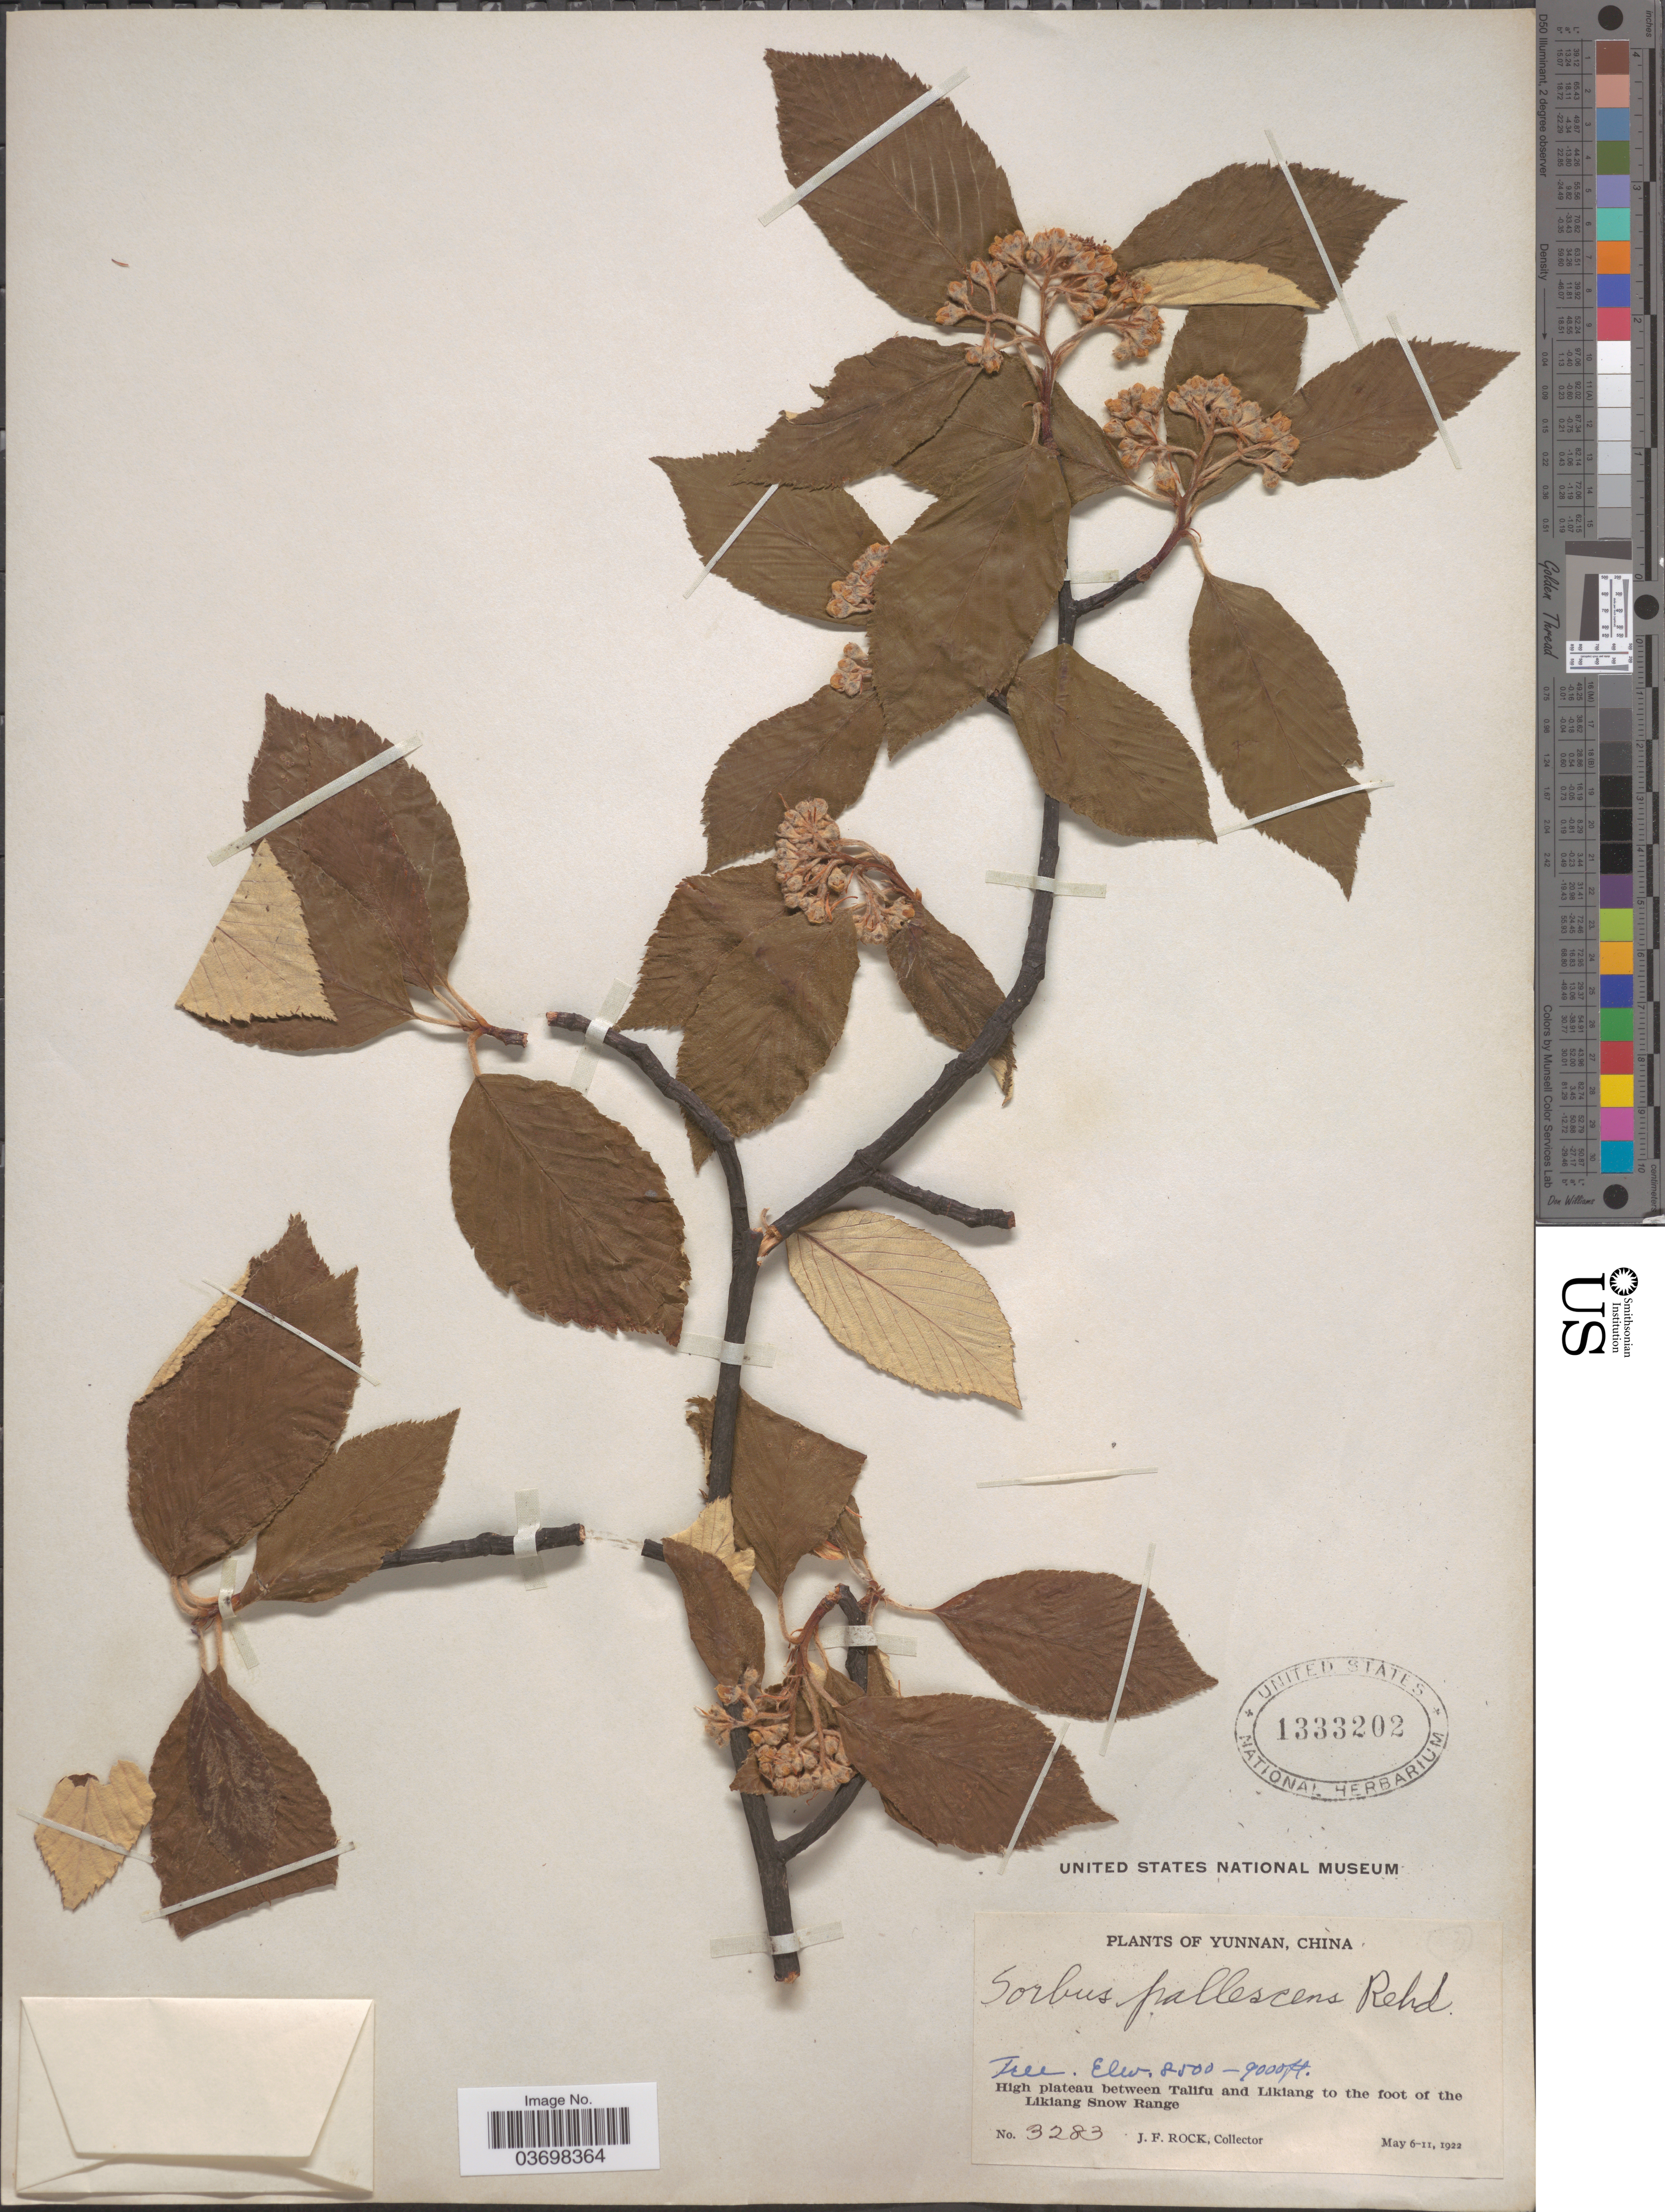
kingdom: Plantae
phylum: Tracheophyta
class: Magnoliopsida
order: Rosales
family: Rosaceae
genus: Sorbus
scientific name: Sorbus pallescens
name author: Rehder in Sarg.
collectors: J. Rock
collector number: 3283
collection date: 1922-05-06/1922-05-11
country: China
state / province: Yunnan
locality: High plateau between Talifu and Likiang to the foot of the Likiang Snow Range.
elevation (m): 2591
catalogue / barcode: US 1333202